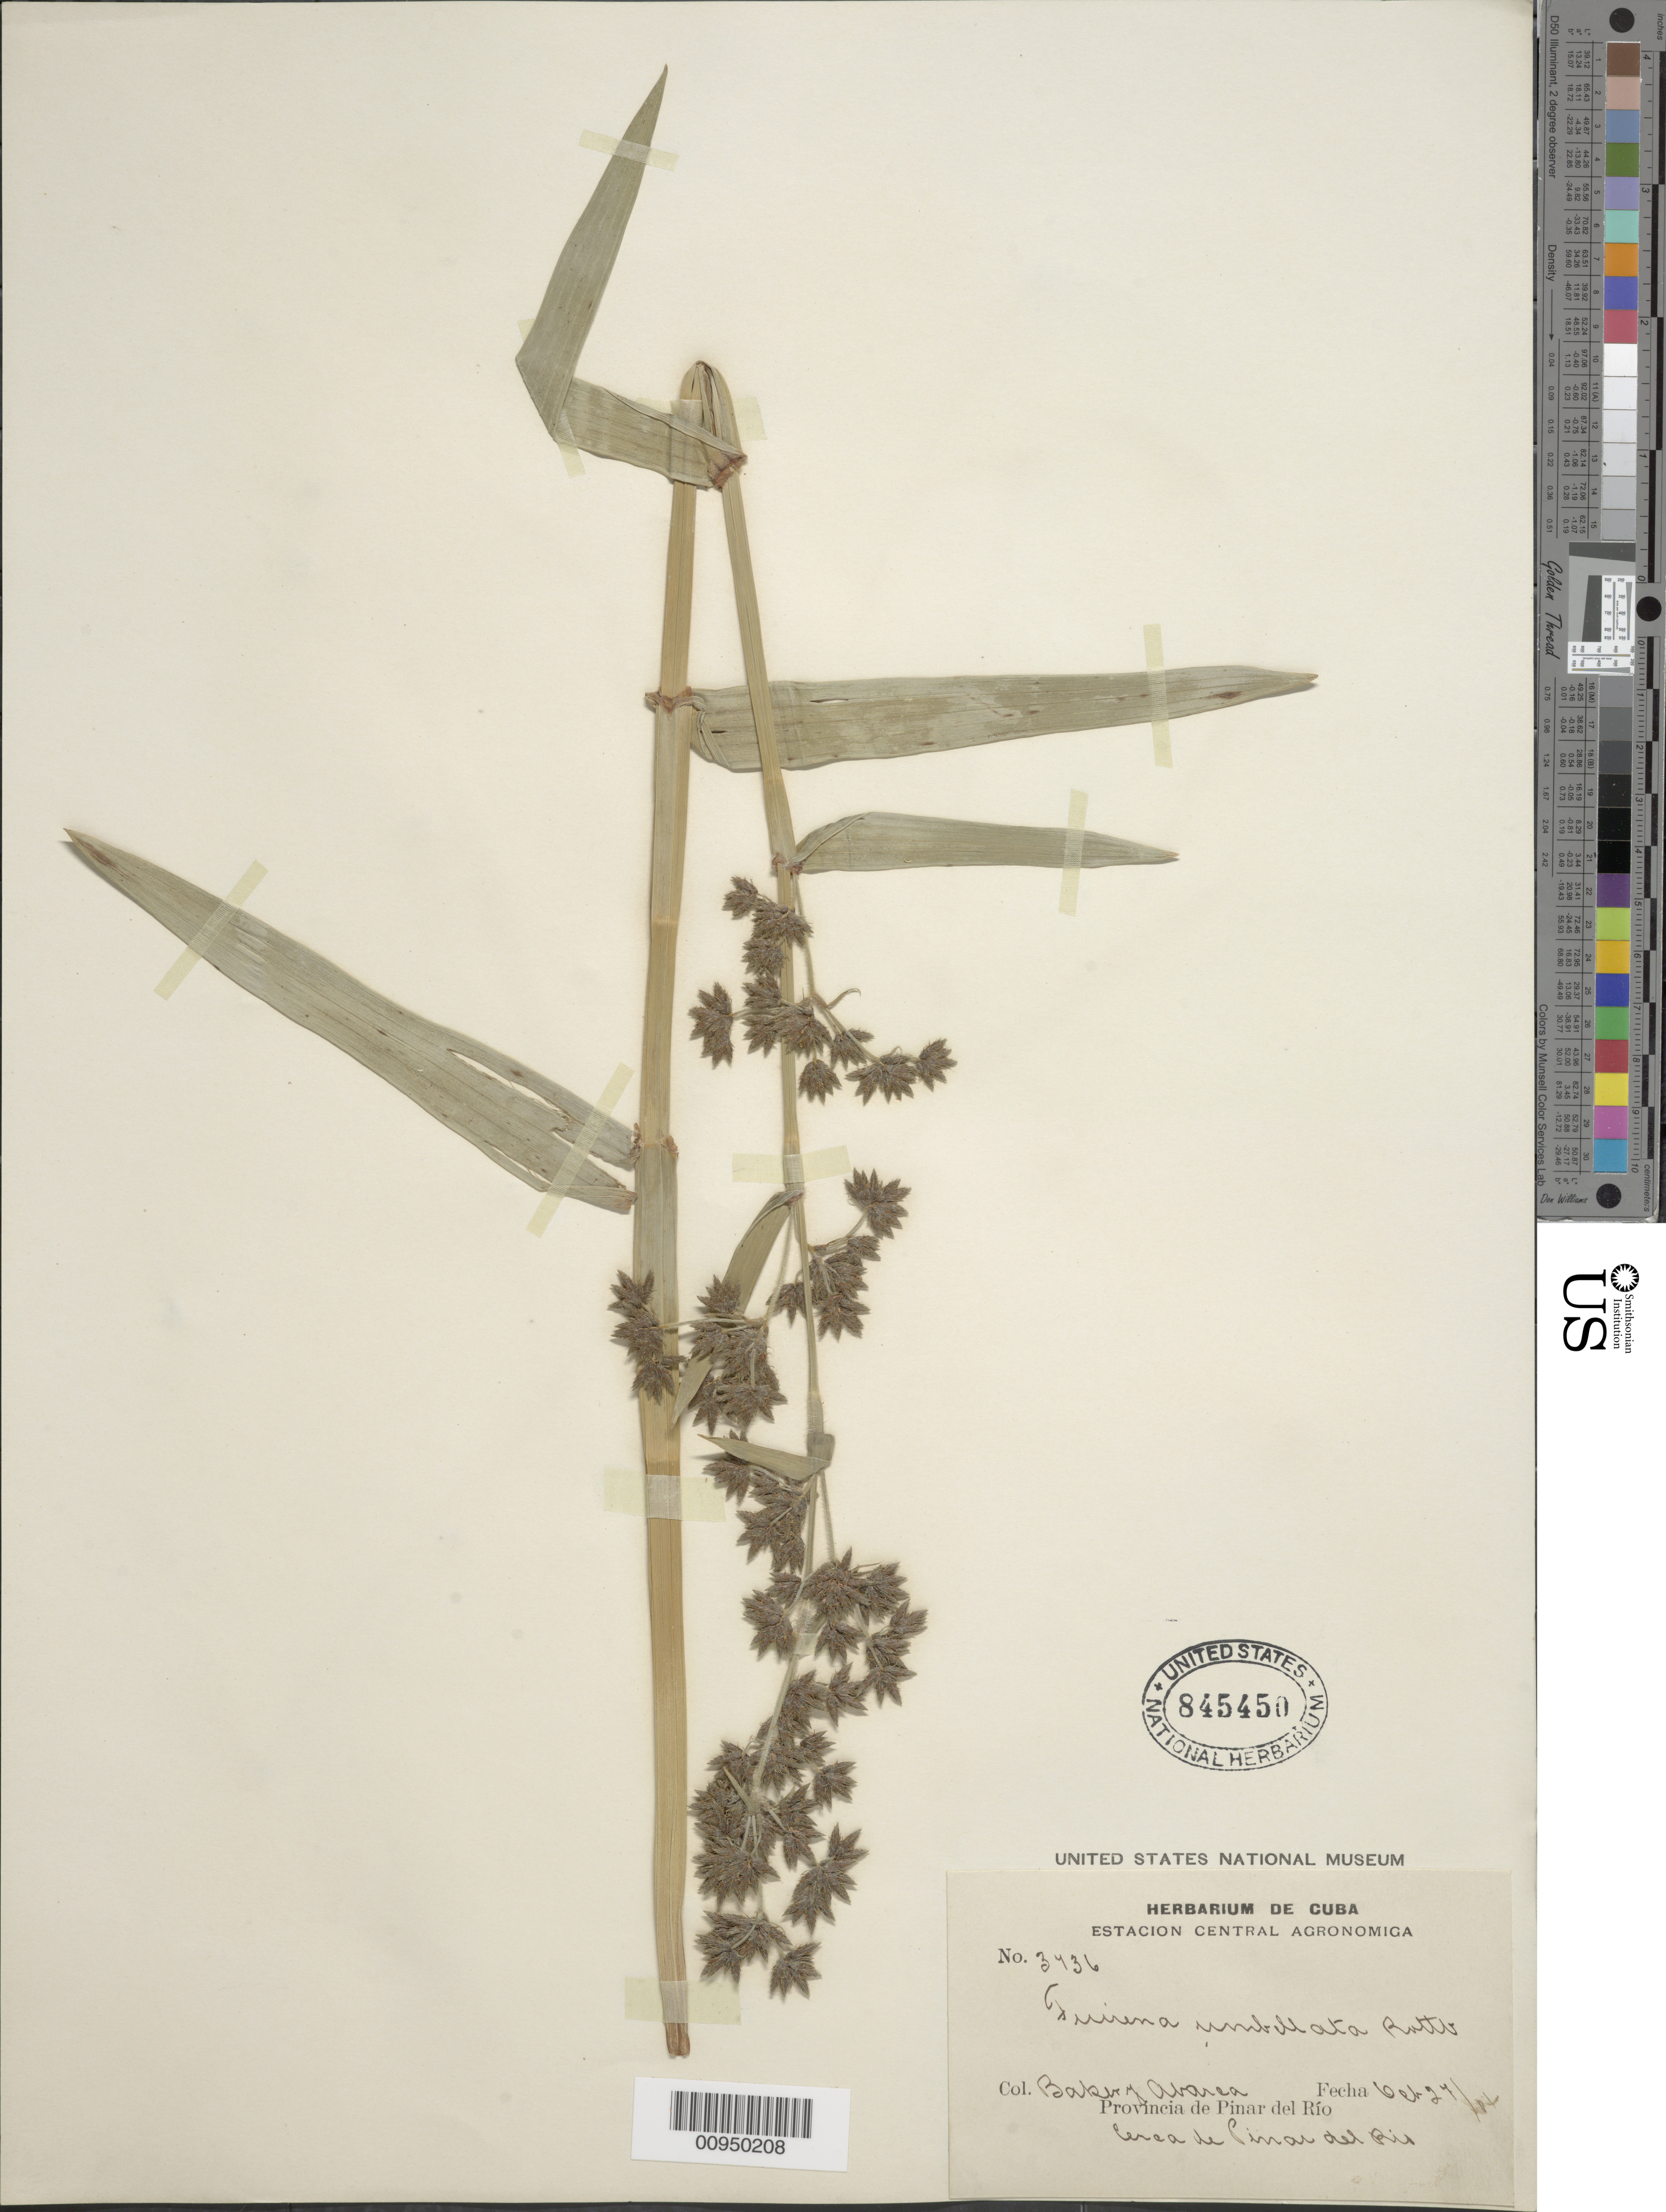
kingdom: Plantae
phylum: Tracheophyta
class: Liliopsida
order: Poales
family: Cyperaceae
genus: Fuirena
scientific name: Fuirena umbellata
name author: Rottb.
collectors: C. F. Baker & -- Abarca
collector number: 3436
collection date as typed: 27 Oct 1904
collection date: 1904-10-27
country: Cuba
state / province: Pinar del Rio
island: Cuba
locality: Cerca de Pinar del Rio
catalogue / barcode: US 845450